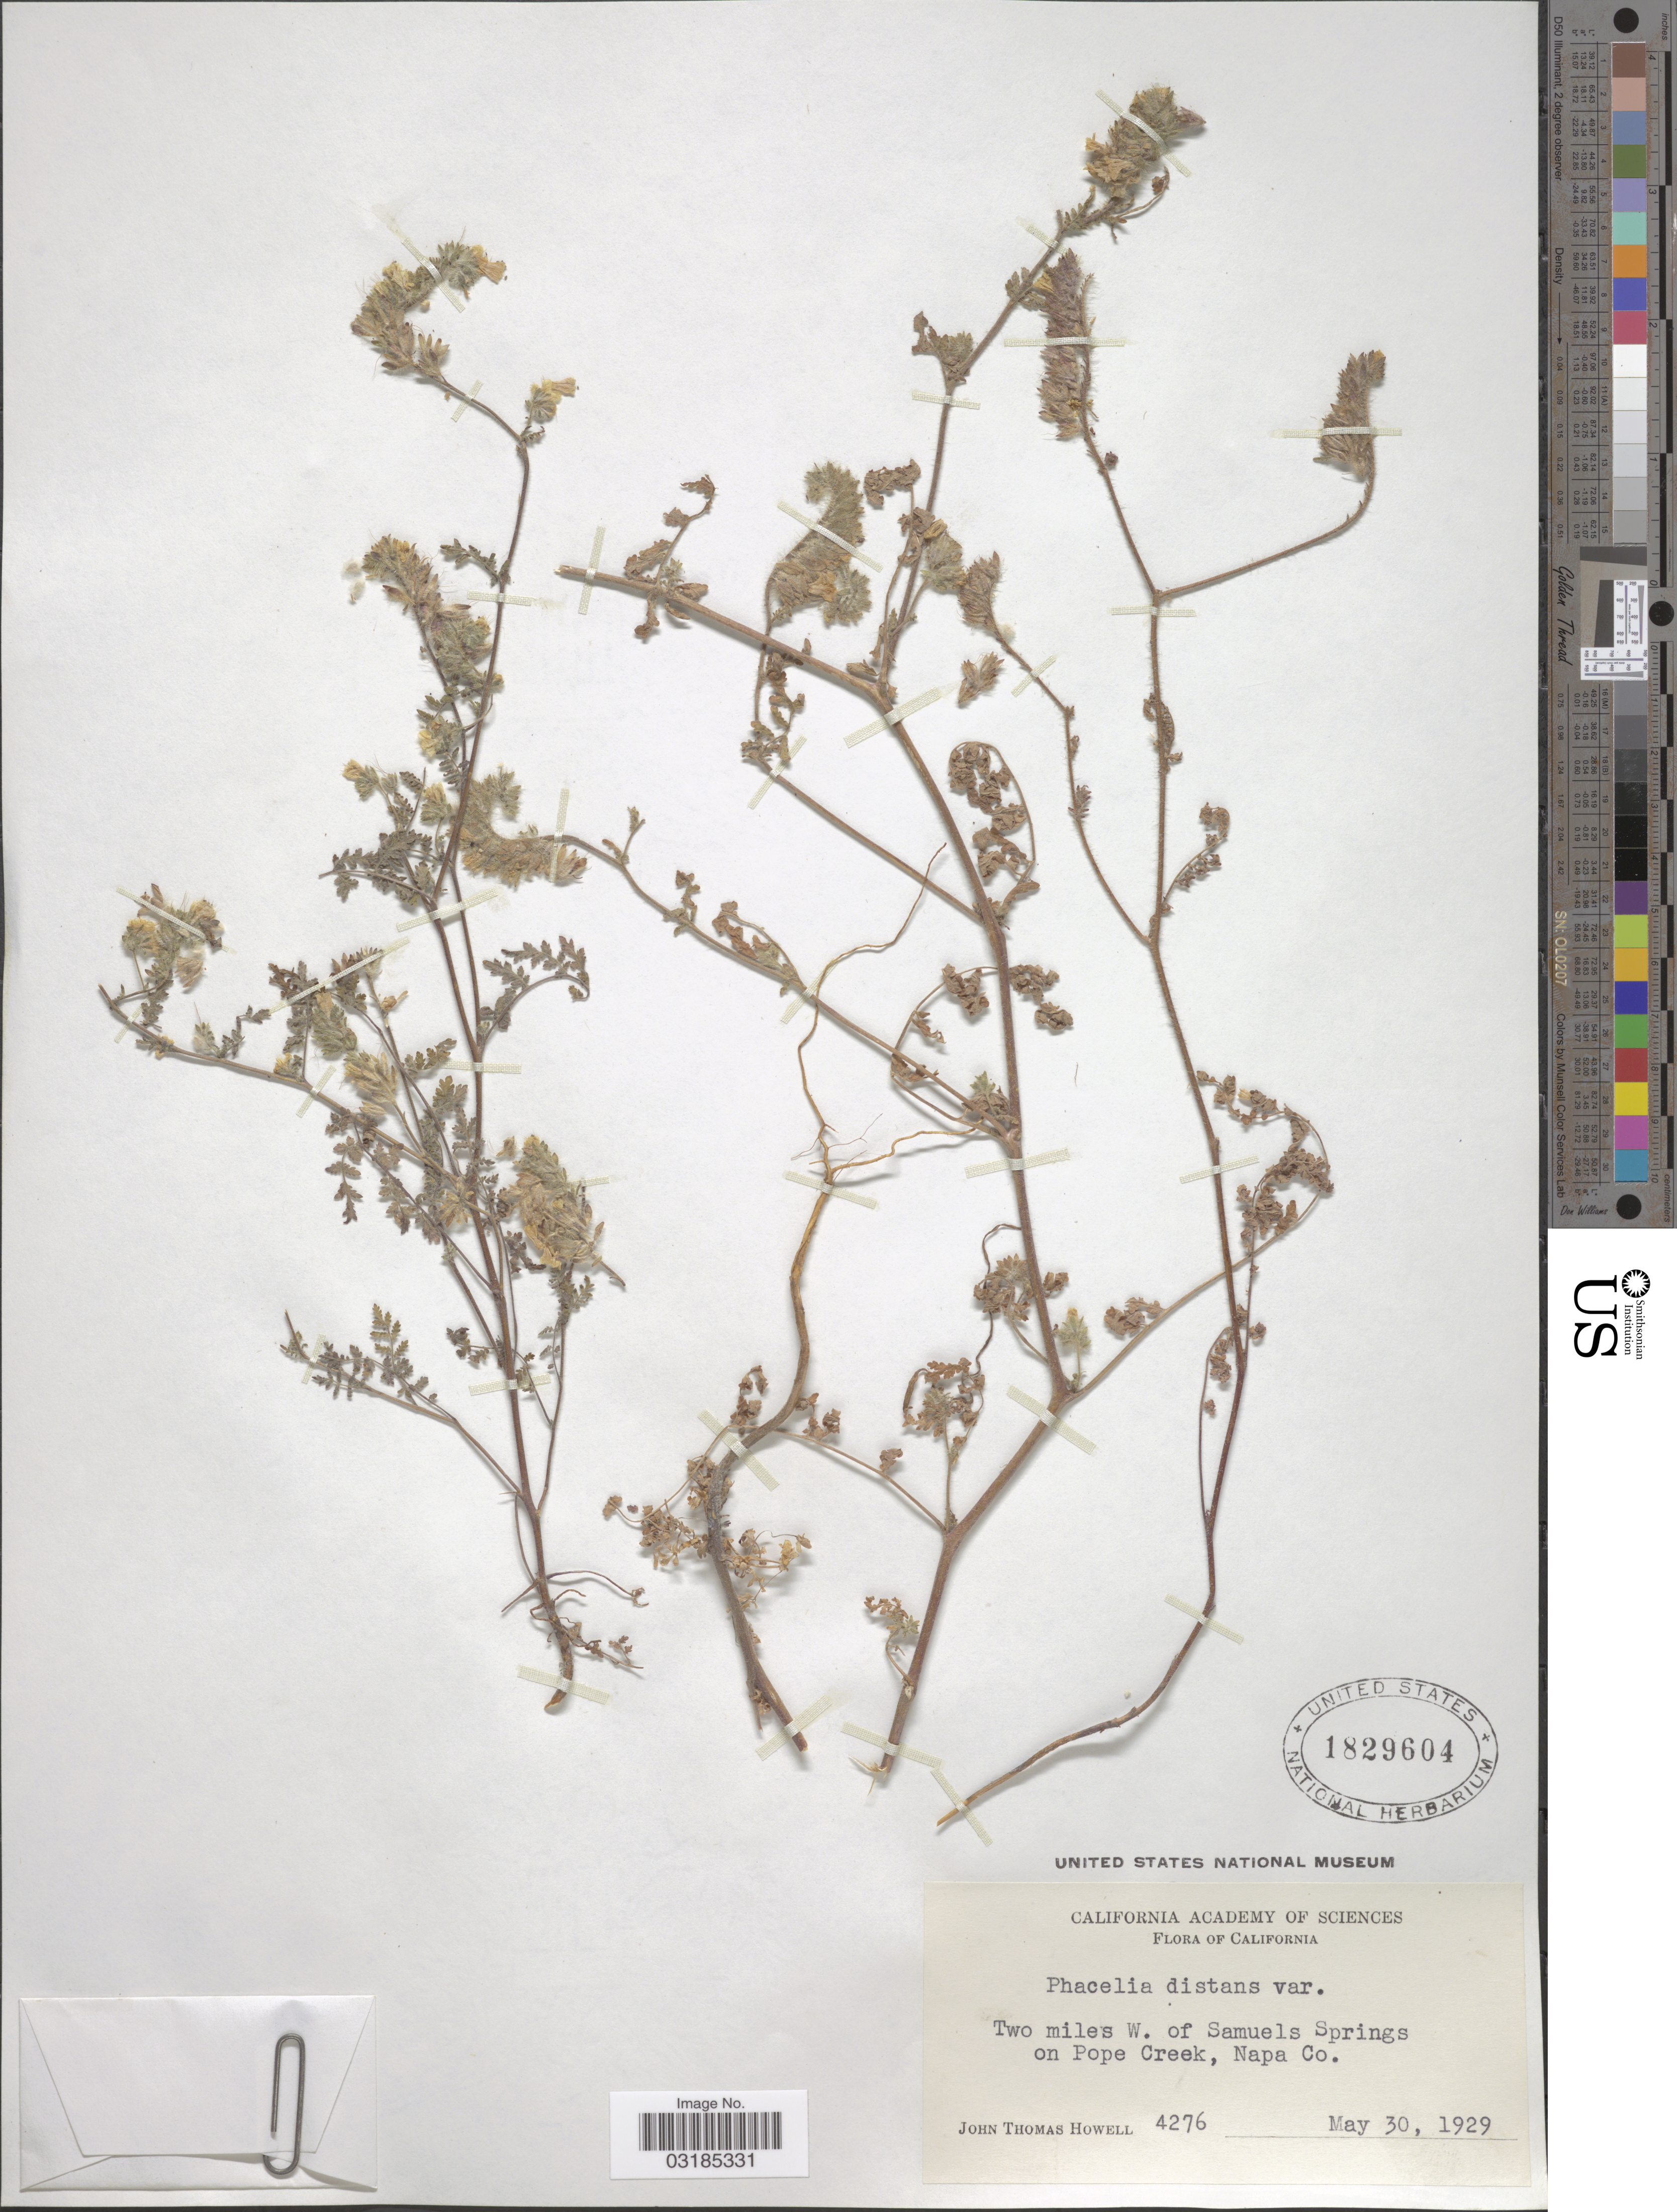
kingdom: Plantae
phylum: Tracheophyta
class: Magnoliopsida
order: Boraginales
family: Hydrophyllaceae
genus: Phacelia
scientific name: Phacelia distans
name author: Benth.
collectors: J. T. Howell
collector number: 4276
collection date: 1929-05-30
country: United States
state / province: California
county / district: Napa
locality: Two miles W. of Samuels Springs on Pope Creek, Napa Co.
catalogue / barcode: US 1829604